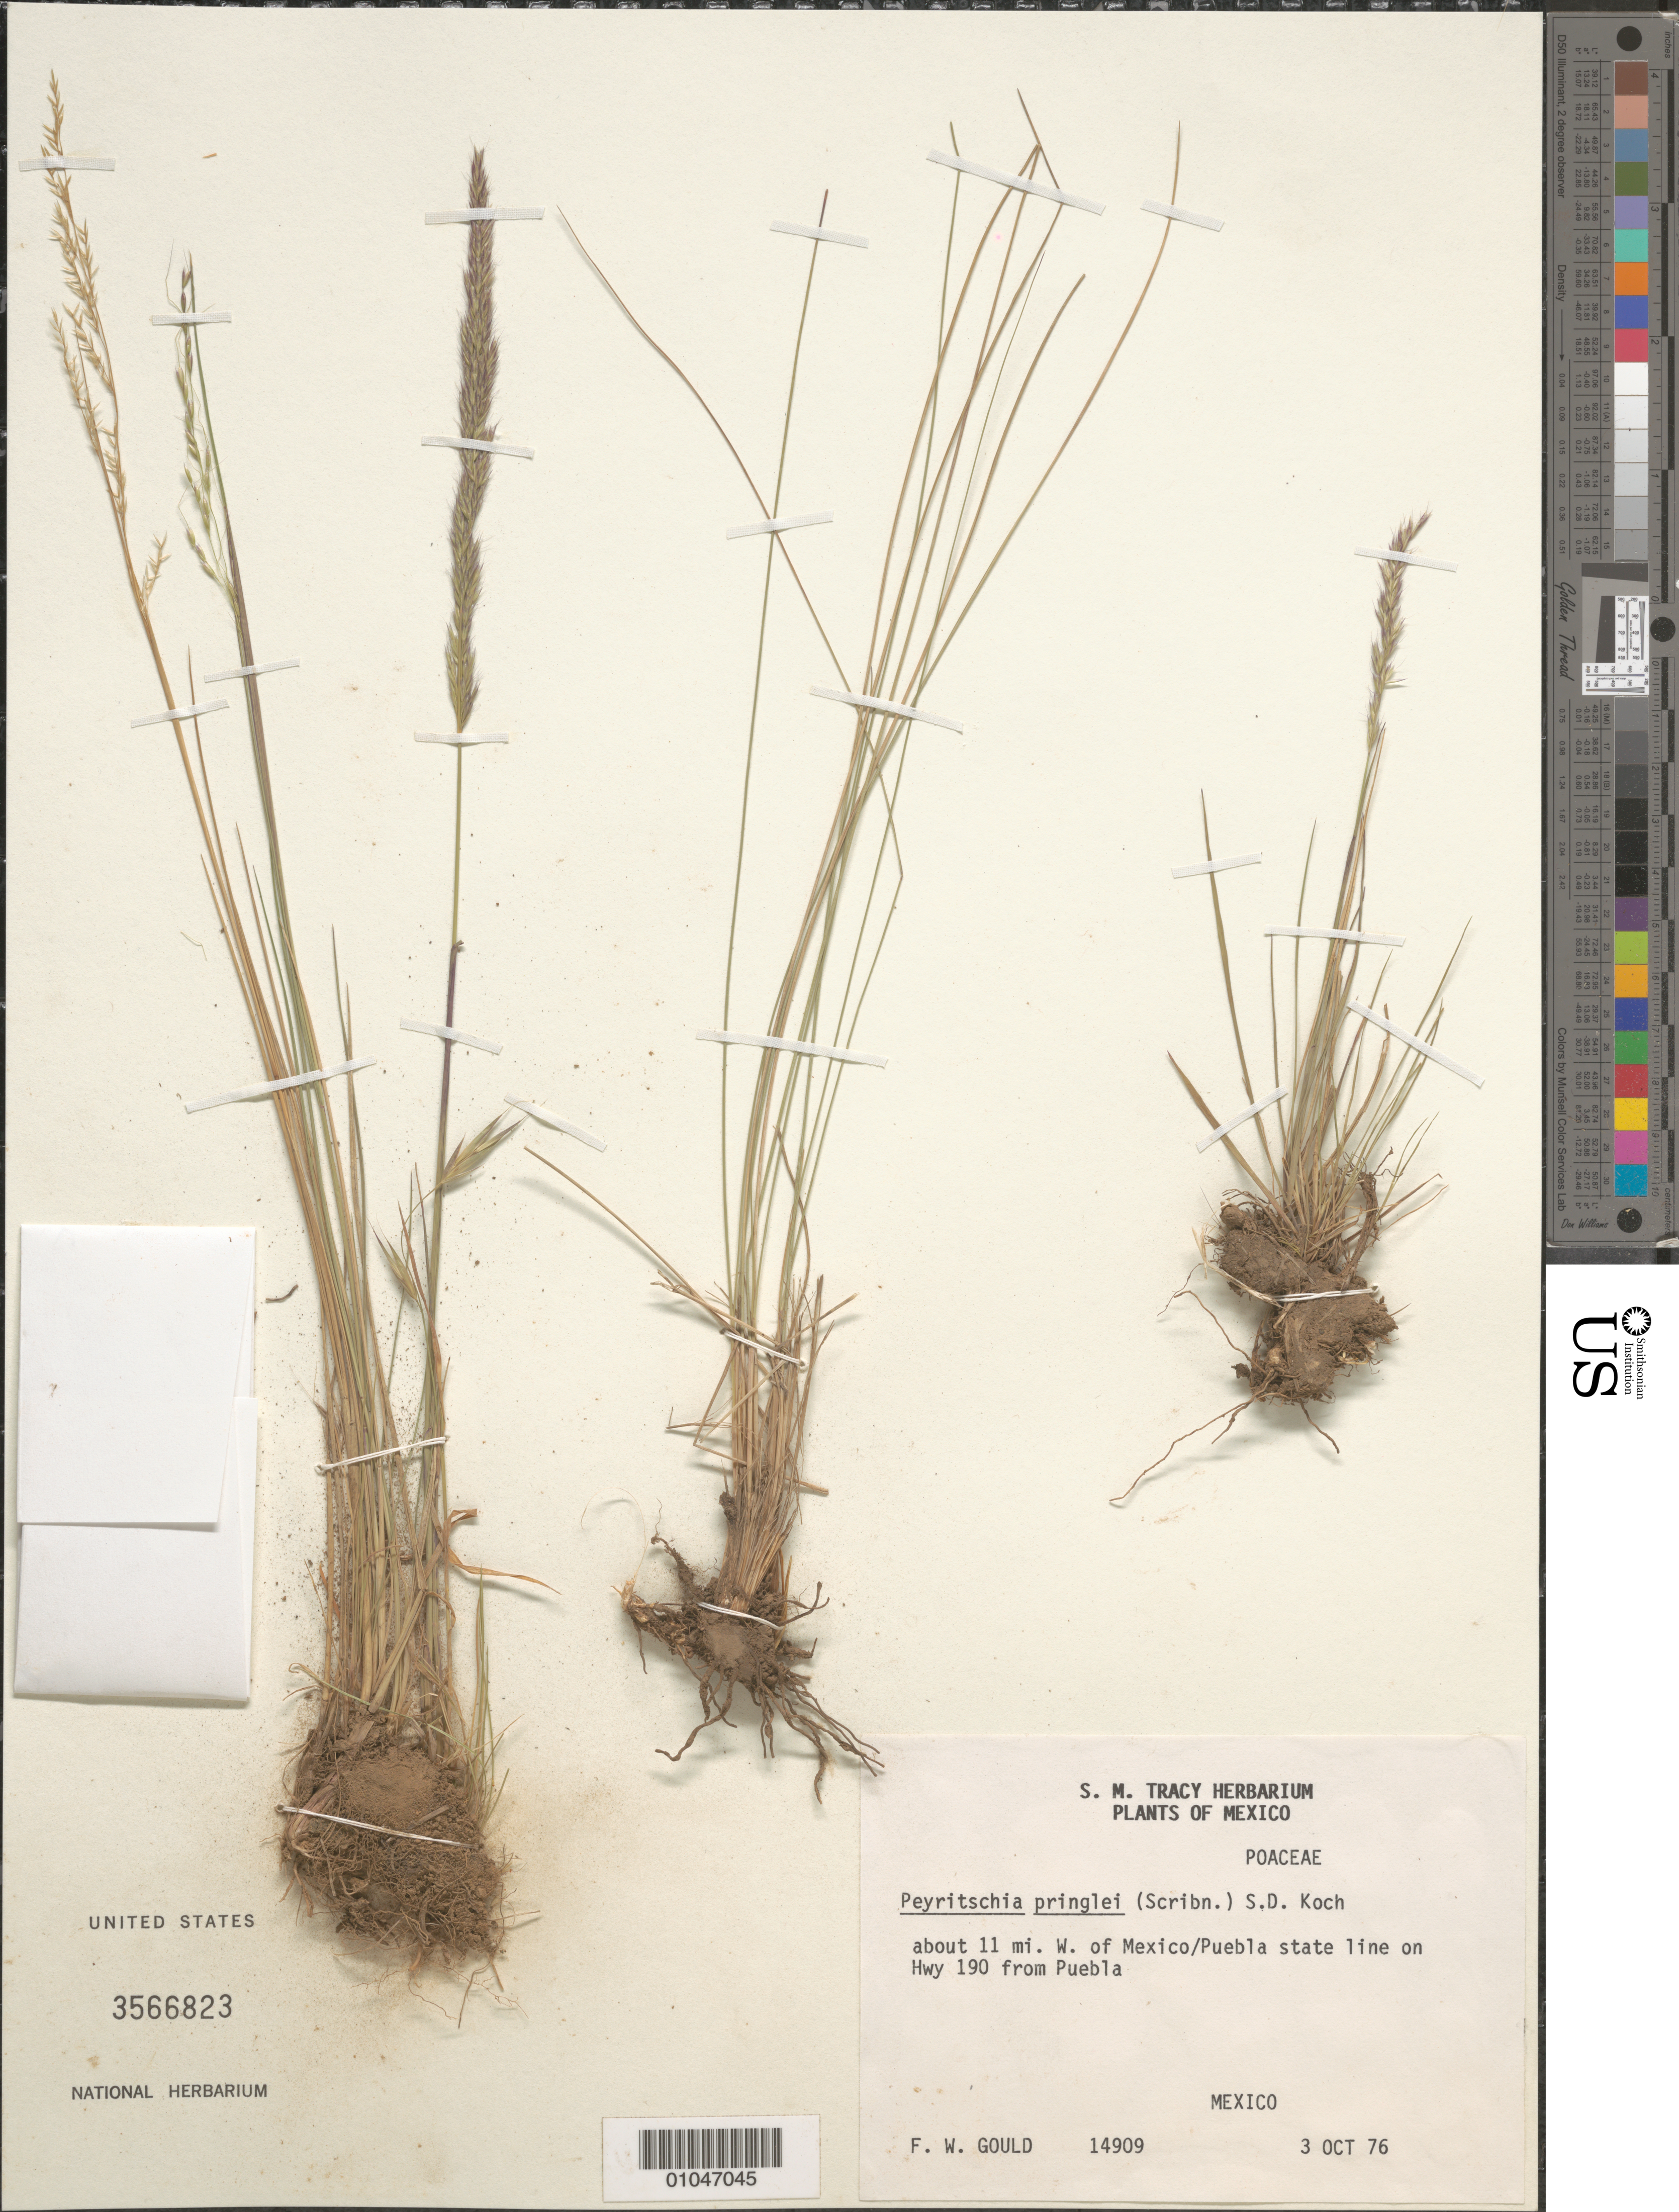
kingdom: Plantae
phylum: Tracheophyta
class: Liliopsida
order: Poales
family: Poaceae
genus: Peyritschia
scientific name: Peyritschia pringlei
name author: (Scribn.) S.D. Koch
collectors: F. W. Gould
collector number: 14909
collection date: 1976-10-03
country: México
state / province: Mexico / Puebla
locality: About 11 mi W of Mexico/Puebla state line on Hwy 190 from Puebla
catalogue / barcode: US 3566823